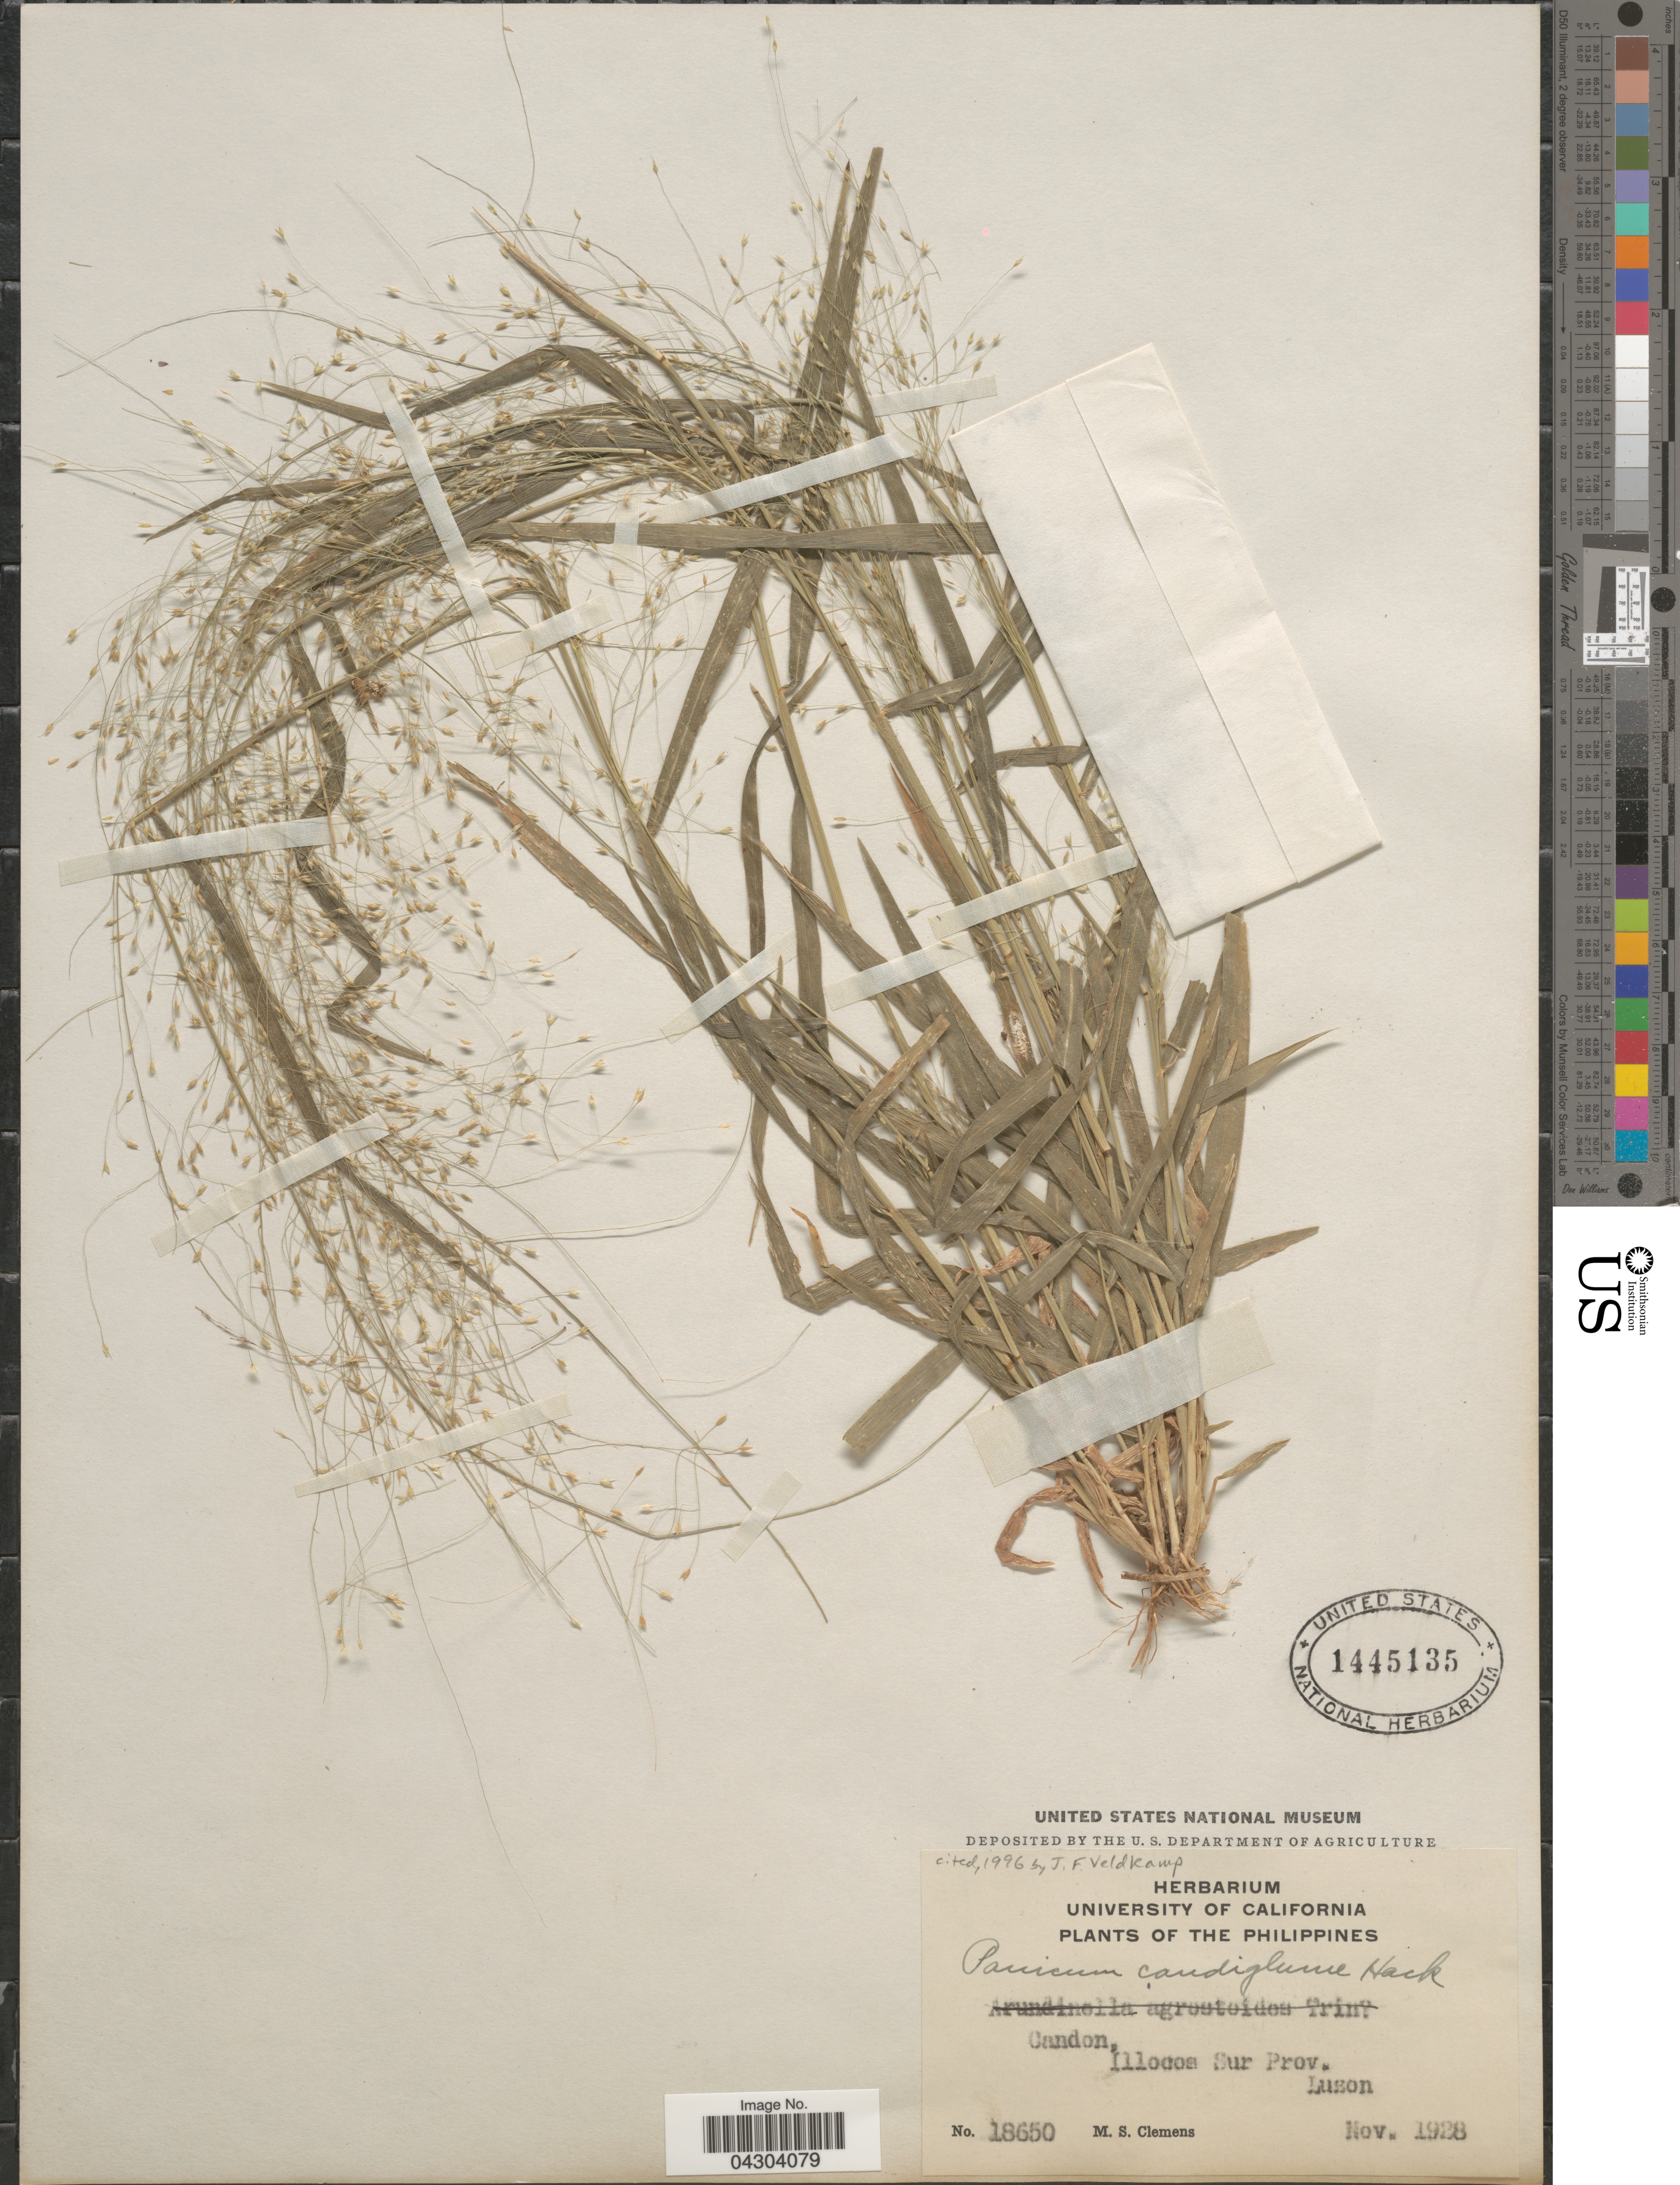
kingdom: Plantae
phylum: Tracheophyta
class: Liliopsida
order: Poales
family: Poaceae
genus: Panicum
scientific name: Panicum caudiglume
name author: Hack.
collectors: M. S. Clemens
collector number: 18650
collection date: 1928-11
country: Philippines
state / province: Ilocos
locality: Candon, Illocos Sur Prov. Luzon.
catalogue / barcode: US 1445135